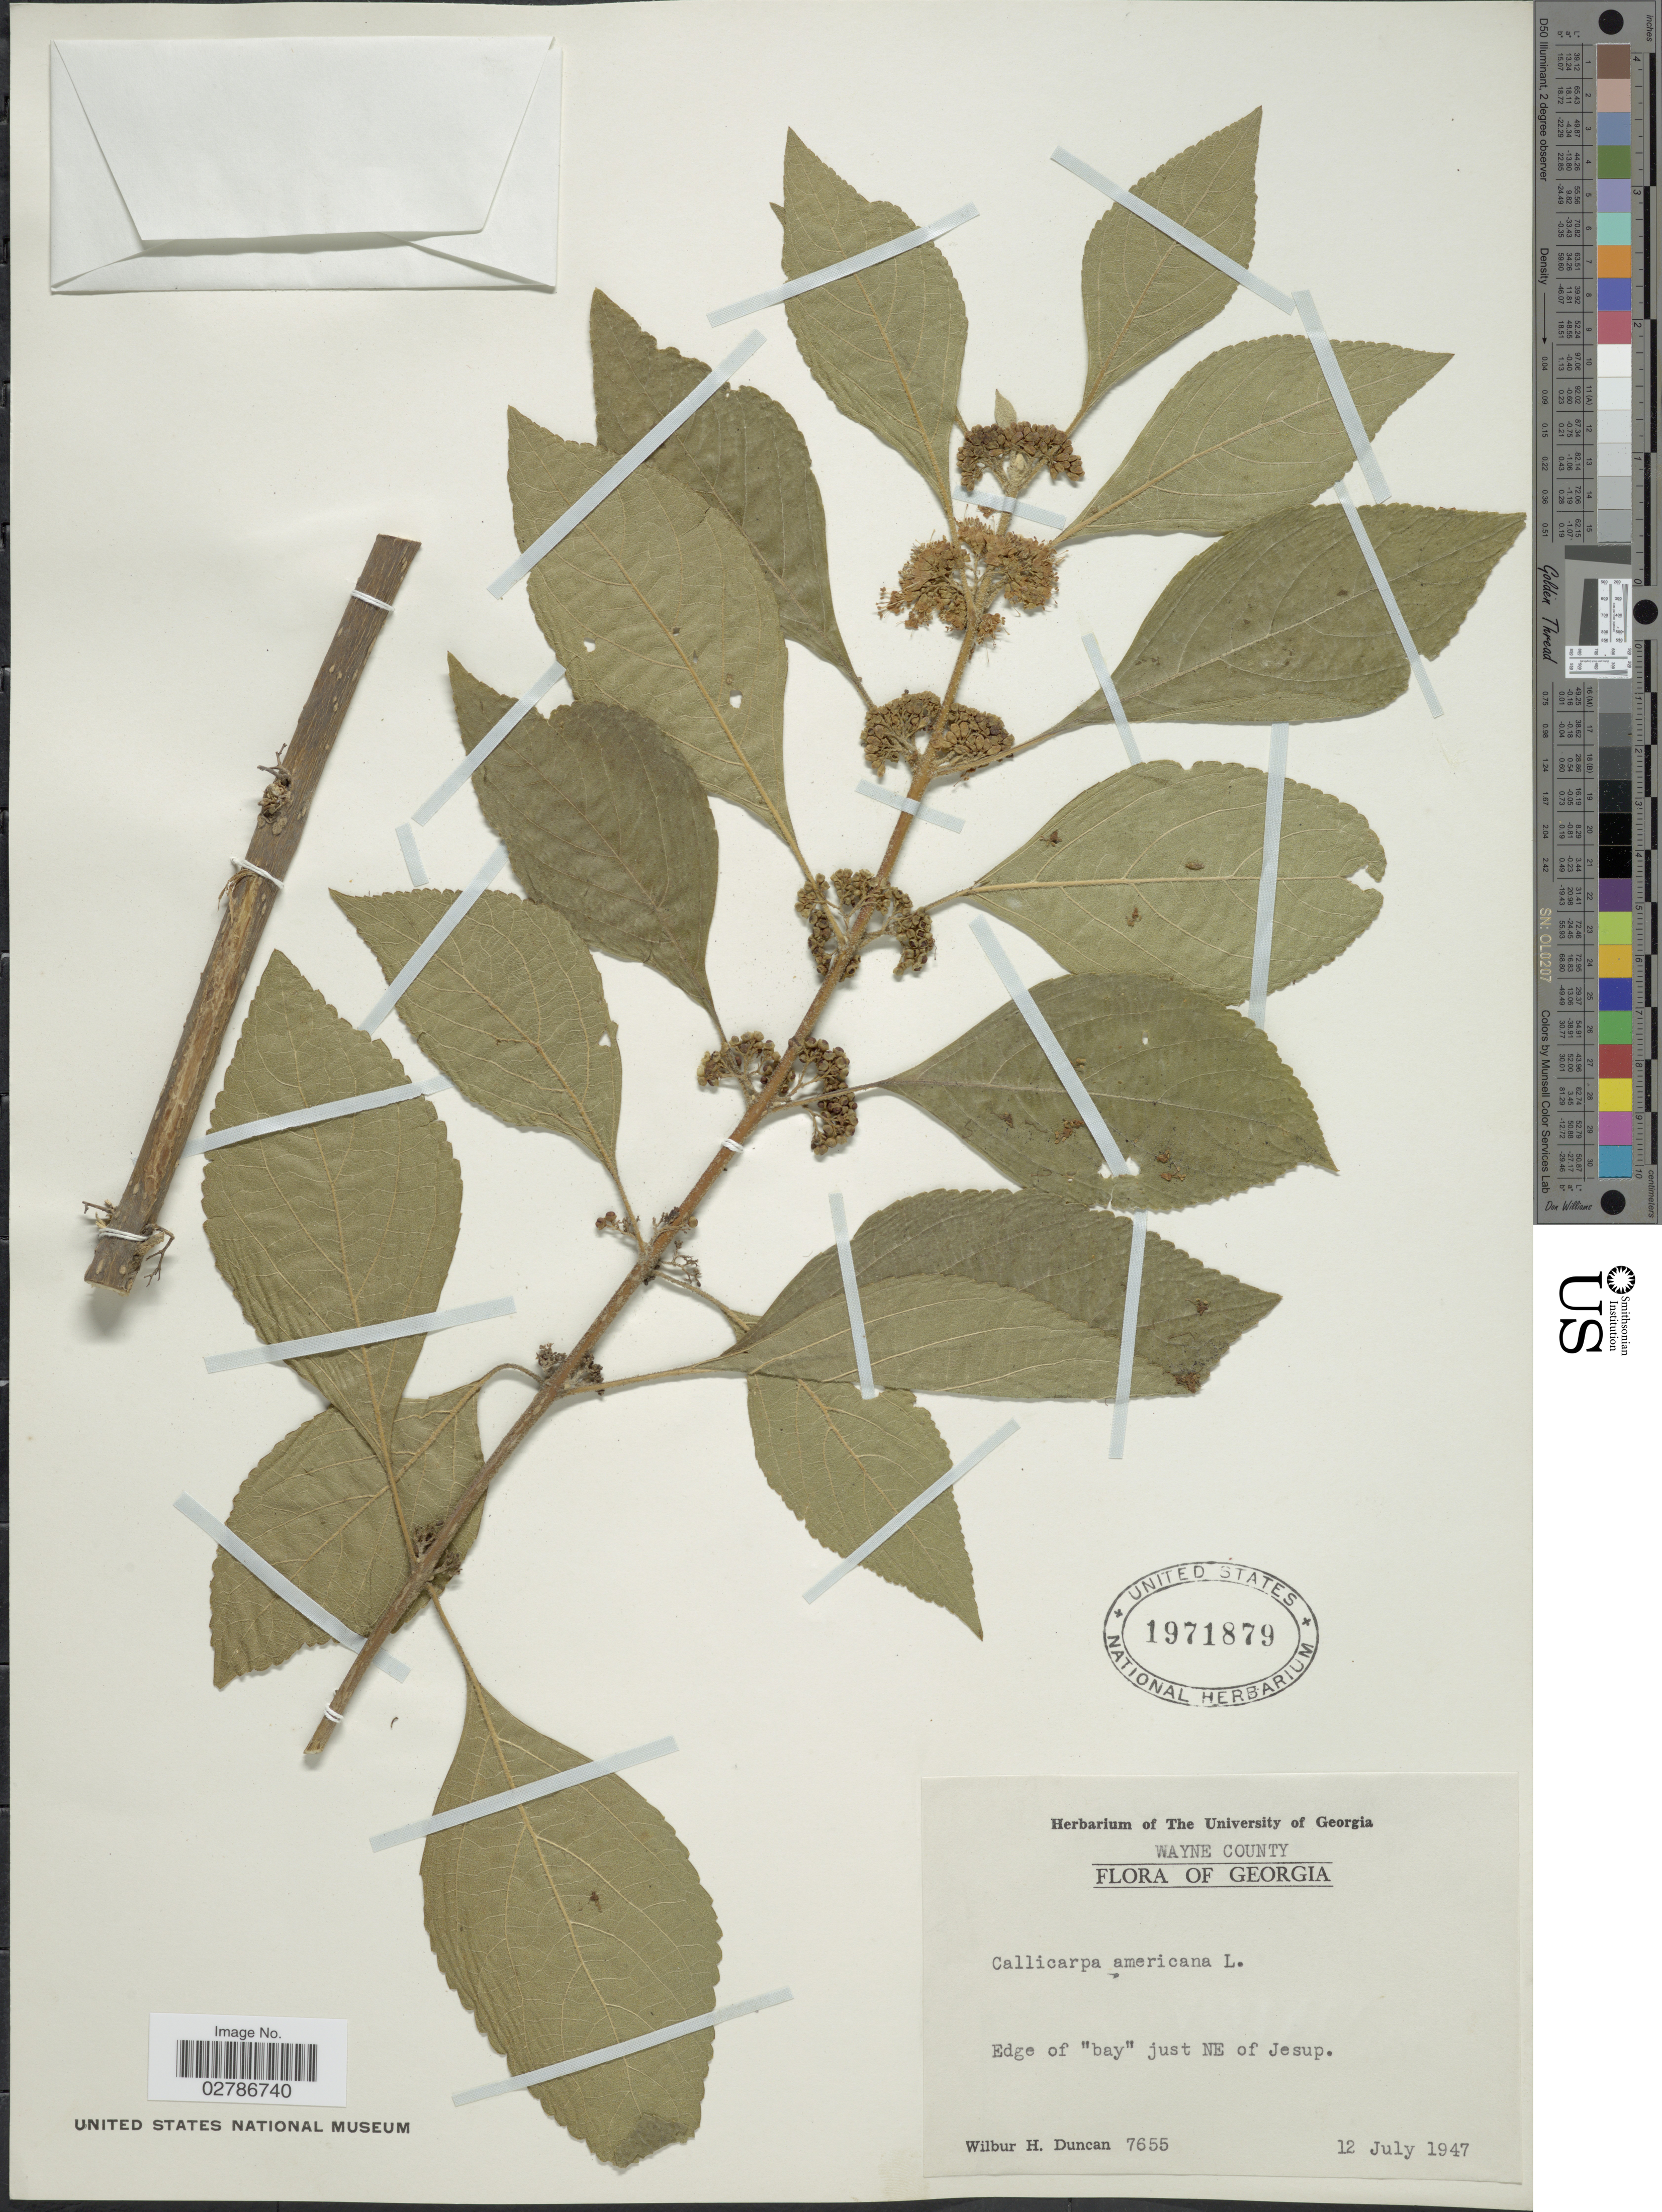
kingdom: Plantae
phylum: Tracheophyta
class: Magnoliopsida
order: Lamiales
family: Lamiaceae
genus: Callicarpa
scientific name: Callicarpa americana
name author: L.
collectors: W. H. Duncan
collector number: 7655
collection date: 1947-07-12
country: United States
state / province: Georgia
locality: Wayne County. Edge of 'bay' just NE of Jesup.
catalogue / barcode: US 1971879